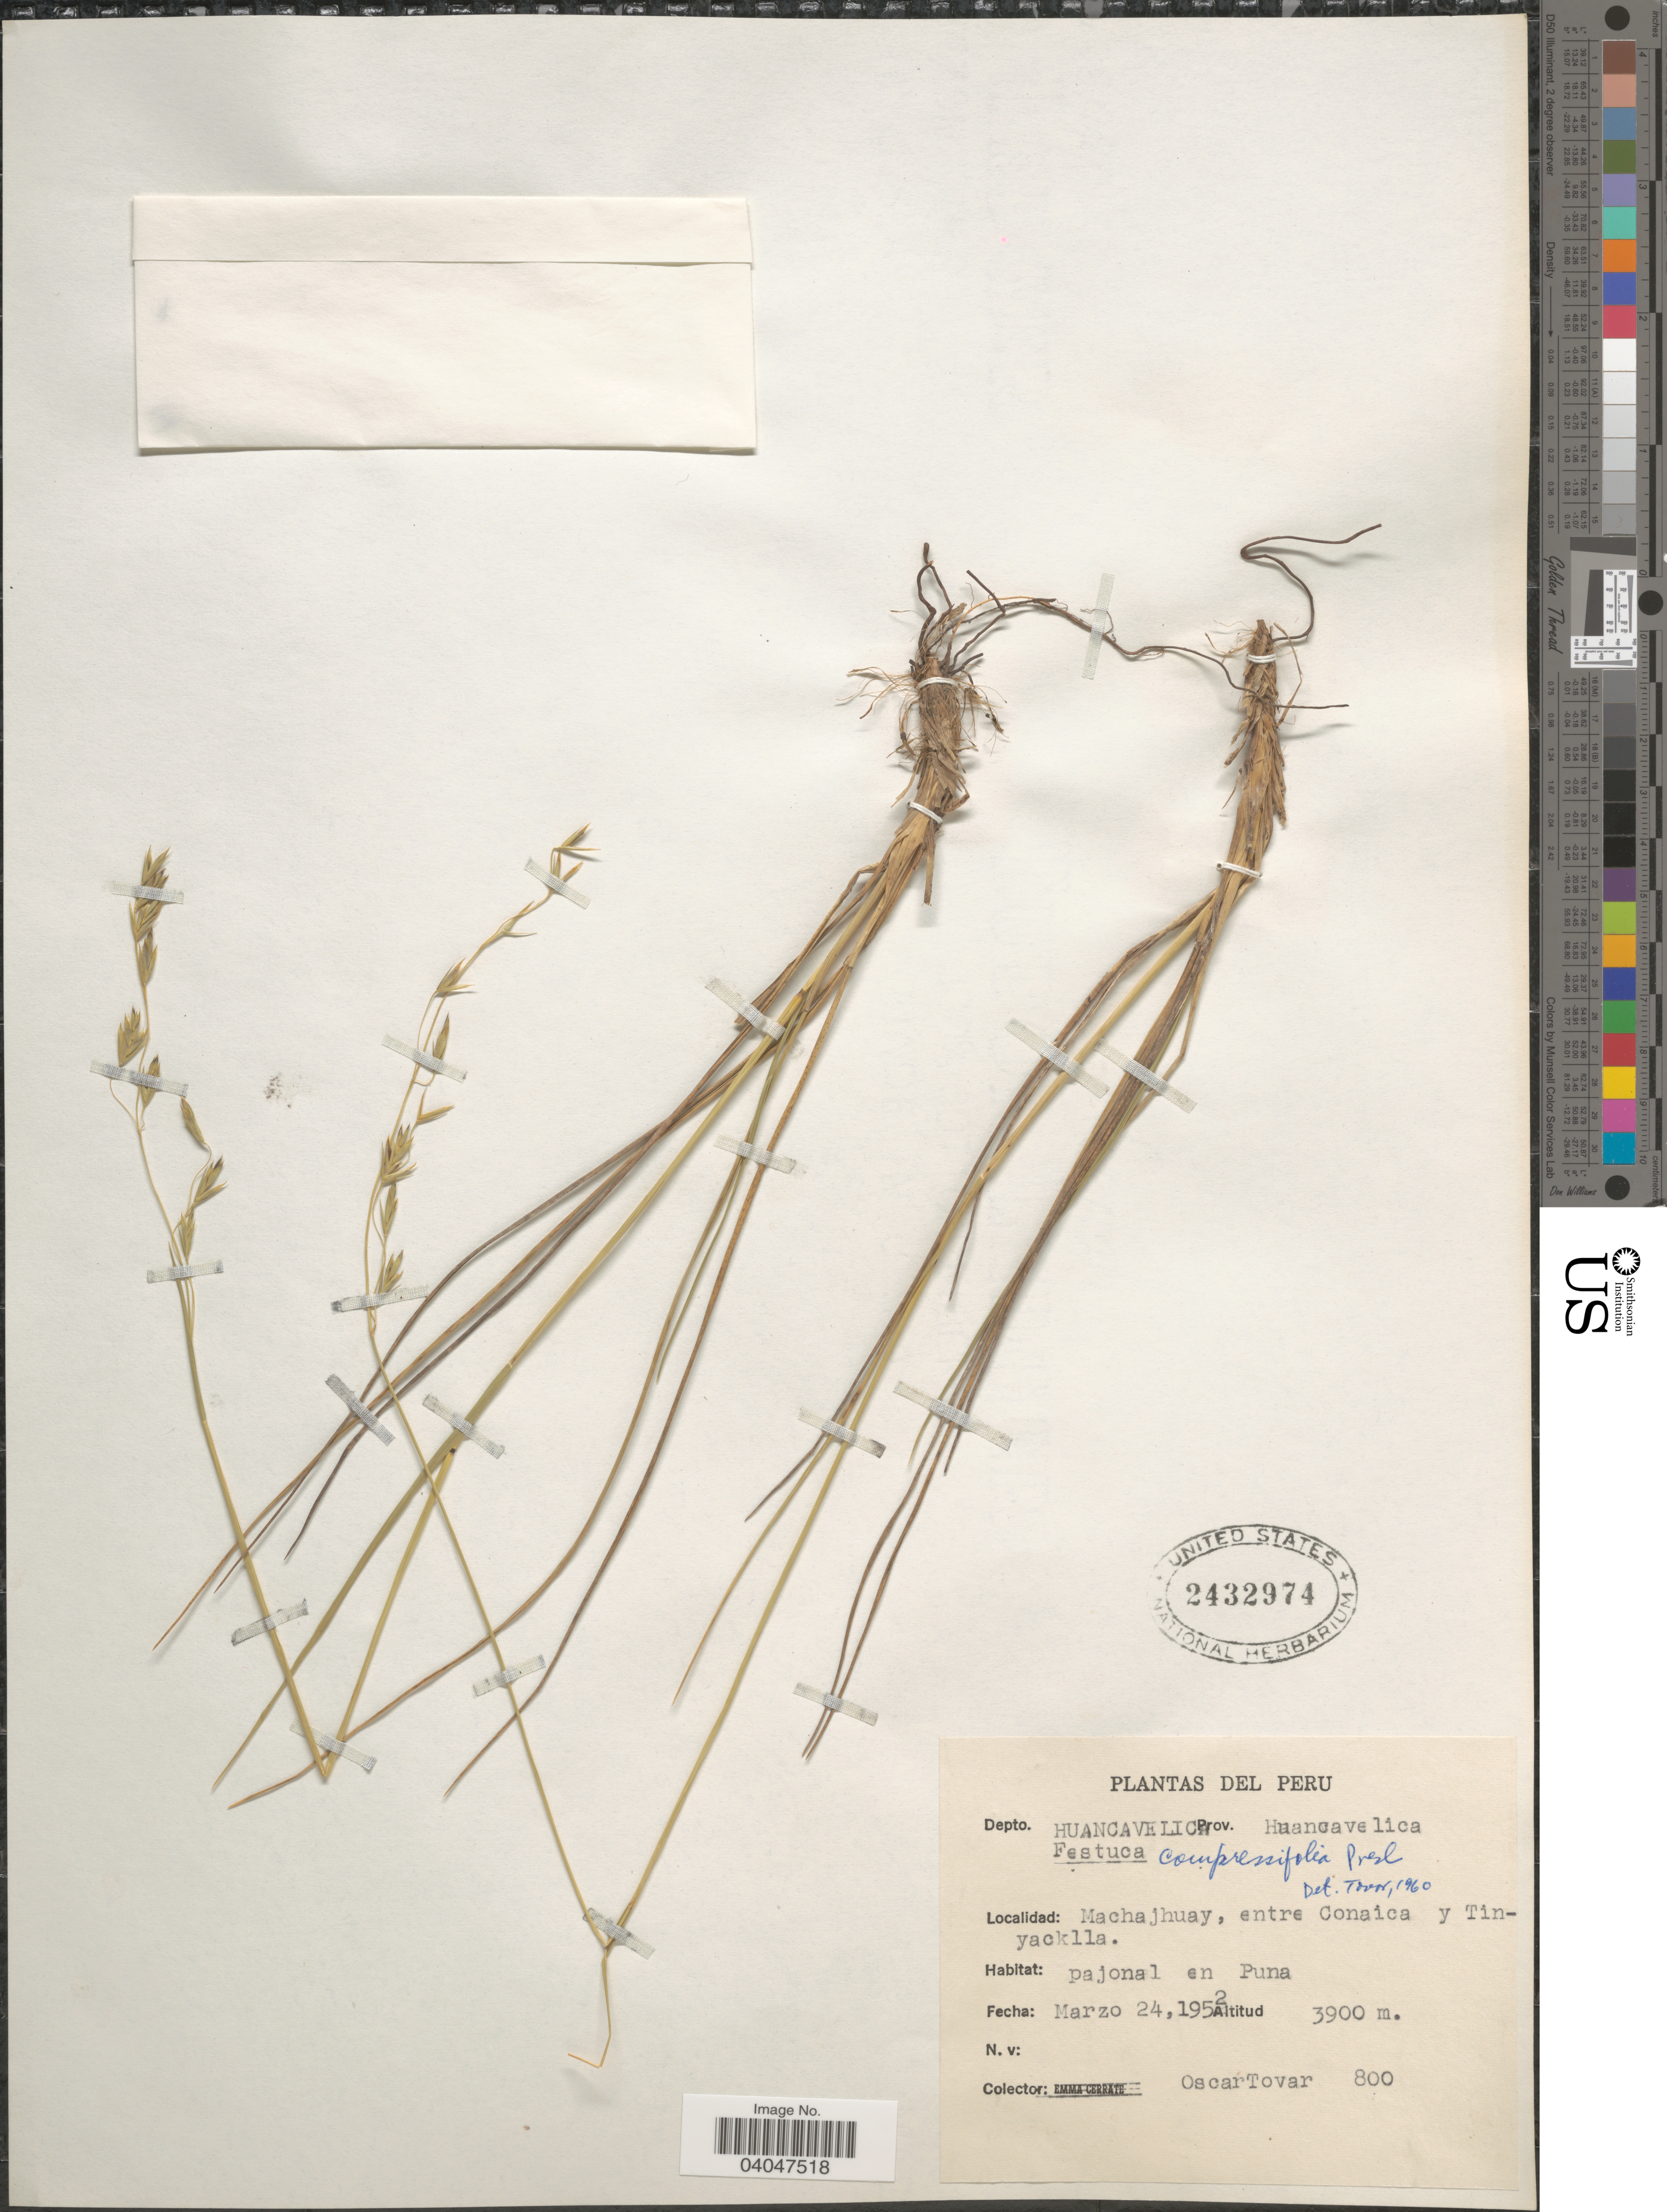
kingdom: Plantae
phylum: Tracheophyta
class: Liliopsida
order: Poales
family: Poaceae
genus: Festuca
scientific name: Festuca compressifolia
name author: J. Presl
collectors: Ó. Tovar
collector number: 800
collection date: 1952-03-24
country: Peru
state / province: Huancavelica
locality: Depto. Huancavelica. Prov. Huancavelica. Machajhuay, entre Conaica y Tinyacklla.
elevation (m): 3900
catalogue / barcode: US 2432974